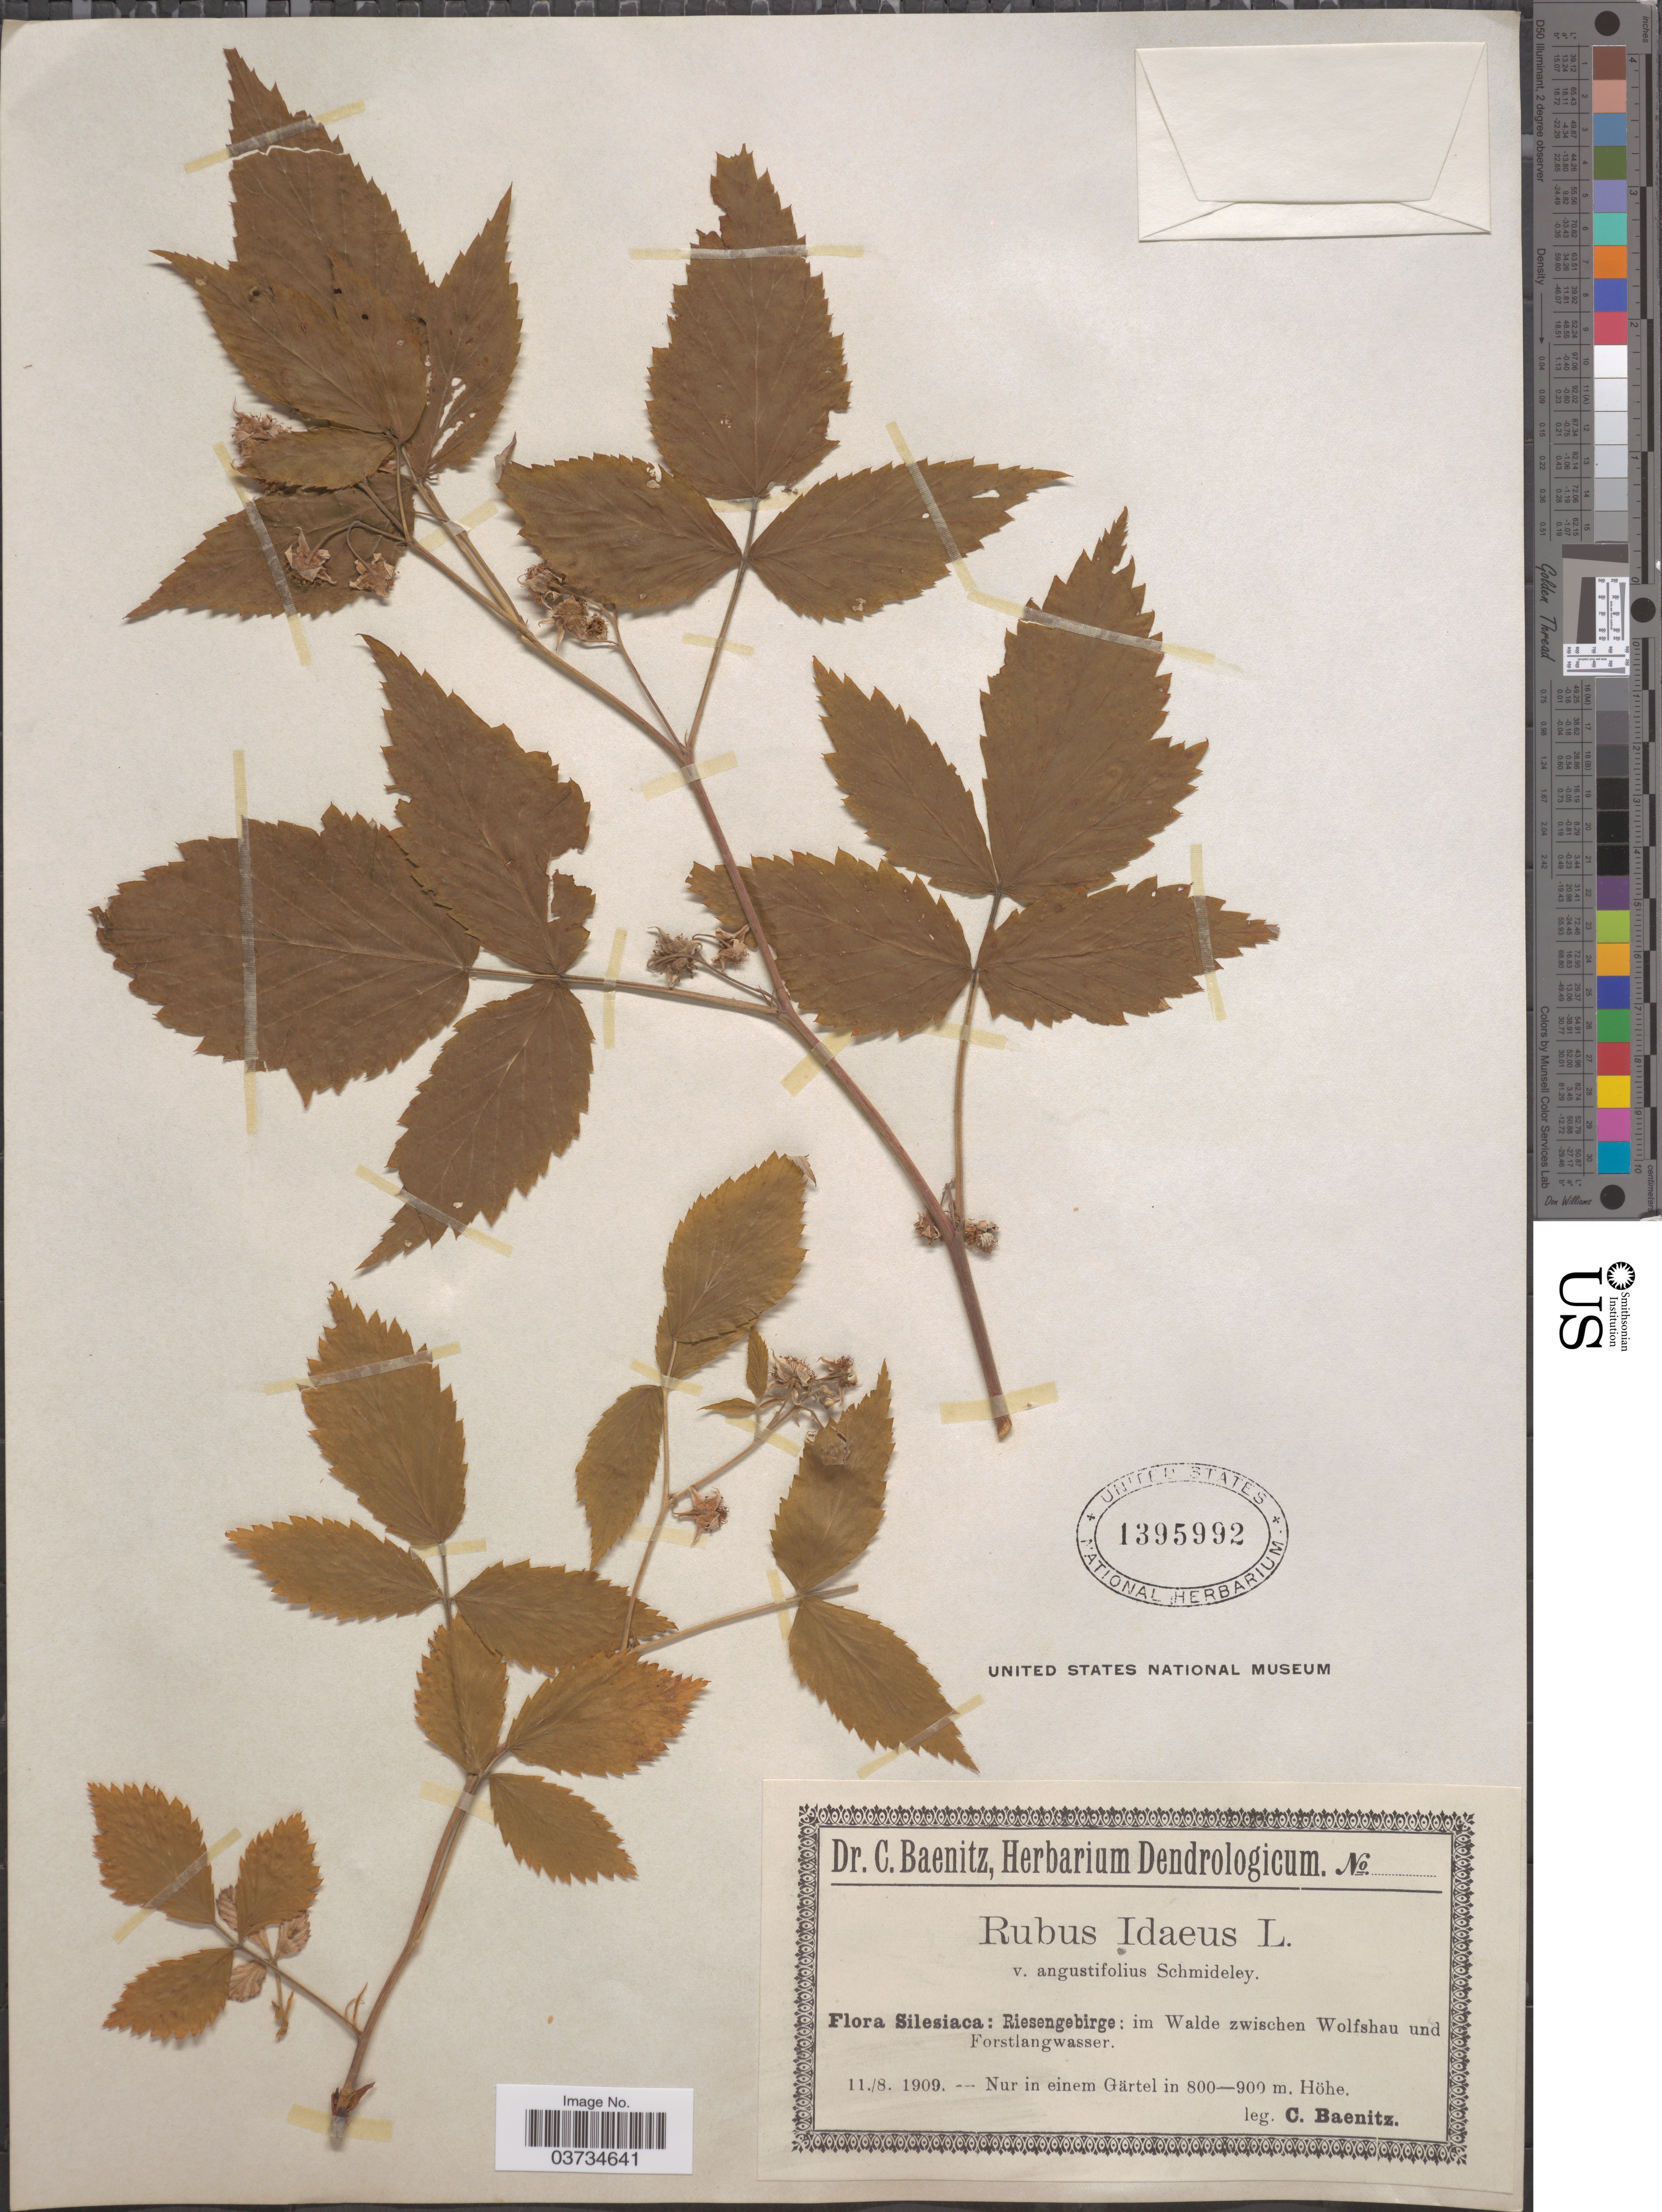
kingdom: Plantae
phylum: Tracheophyta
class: Magnoliopsida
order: Rosales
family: Rosaceae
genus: Rubus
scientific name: Rubus idaeus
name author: L.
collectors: C. G. Baenitz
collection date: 1909-08-11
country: Poland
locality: Silesiaca: Riesengebirge: im Walde zwischen Wolfshau und Forstlangwasser.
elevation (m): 800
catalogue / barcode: US 1395992